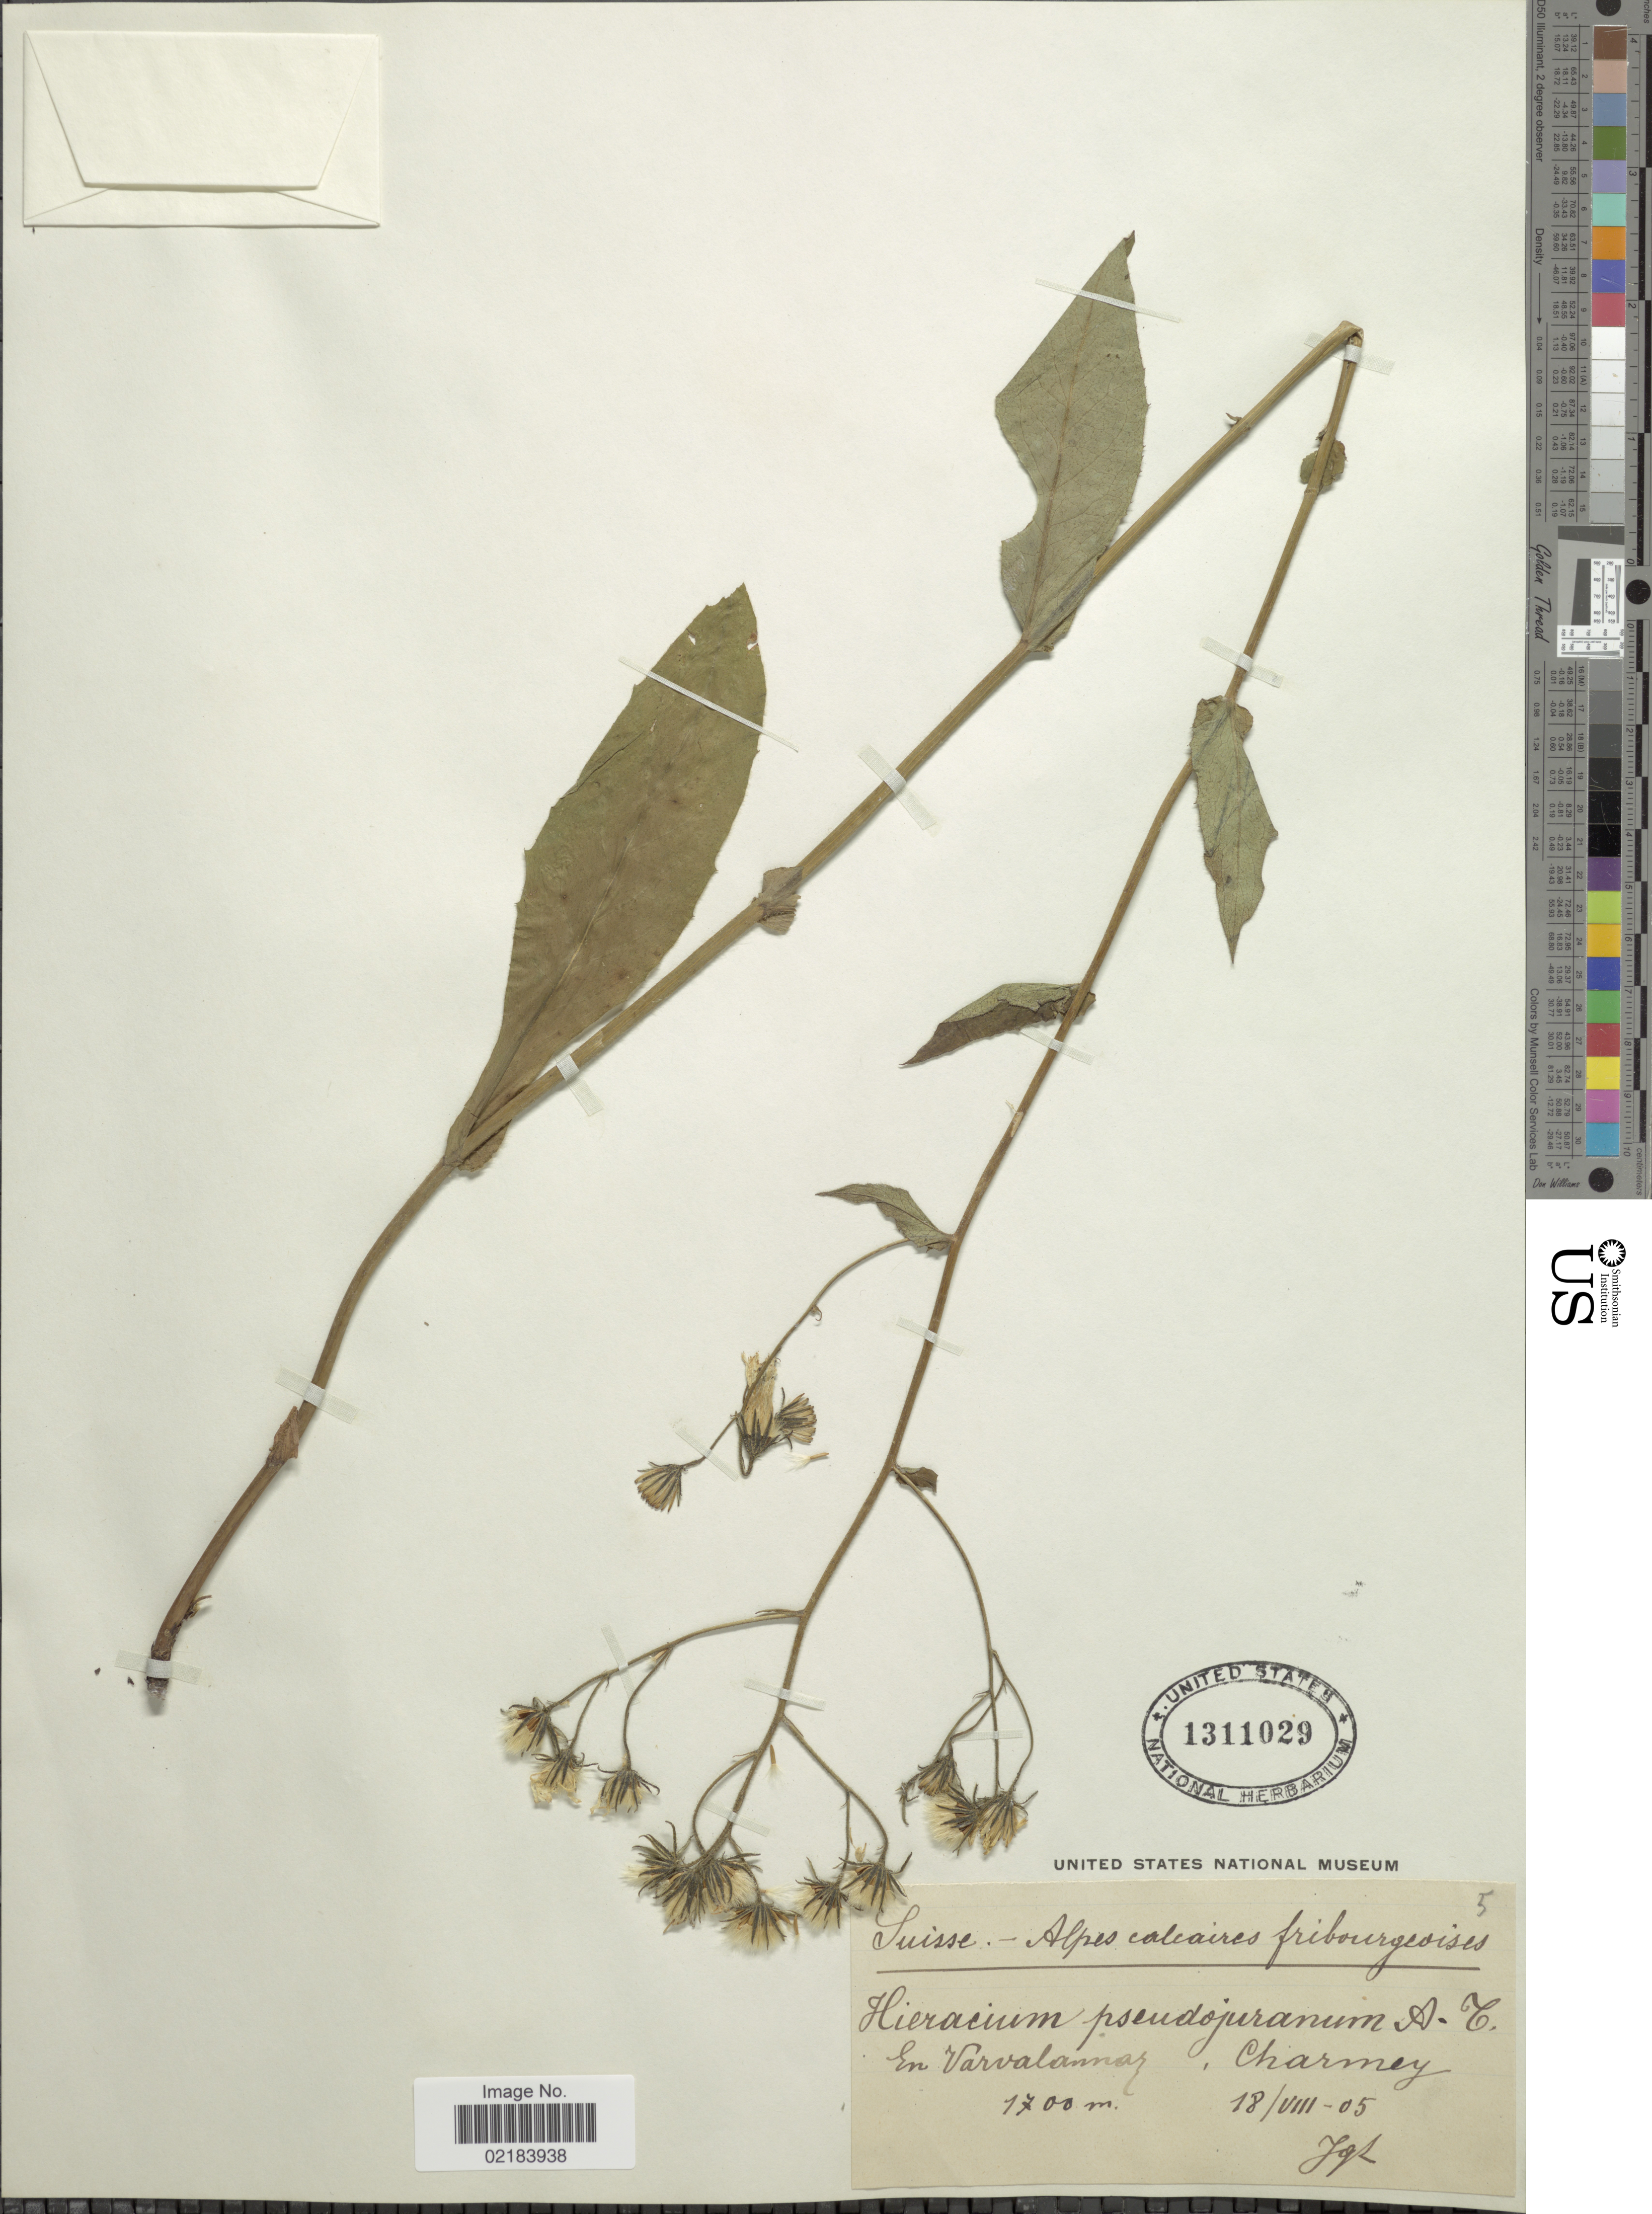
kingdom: Plantae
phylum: Tracheophyta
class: Magnoliopsida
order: Asterales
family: Asteraceae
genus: Hieracium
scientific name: Hieracium jurassicum subsp. pseudojuranum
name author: (Arvet-Touvet) Greuter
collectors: J. G. L.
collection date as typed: Transcribed d/m/y: 18/8/02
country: Switzerland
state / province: Fribourg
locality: En Varvalanna, Charmey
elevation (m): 1700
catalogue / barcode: US 1311029